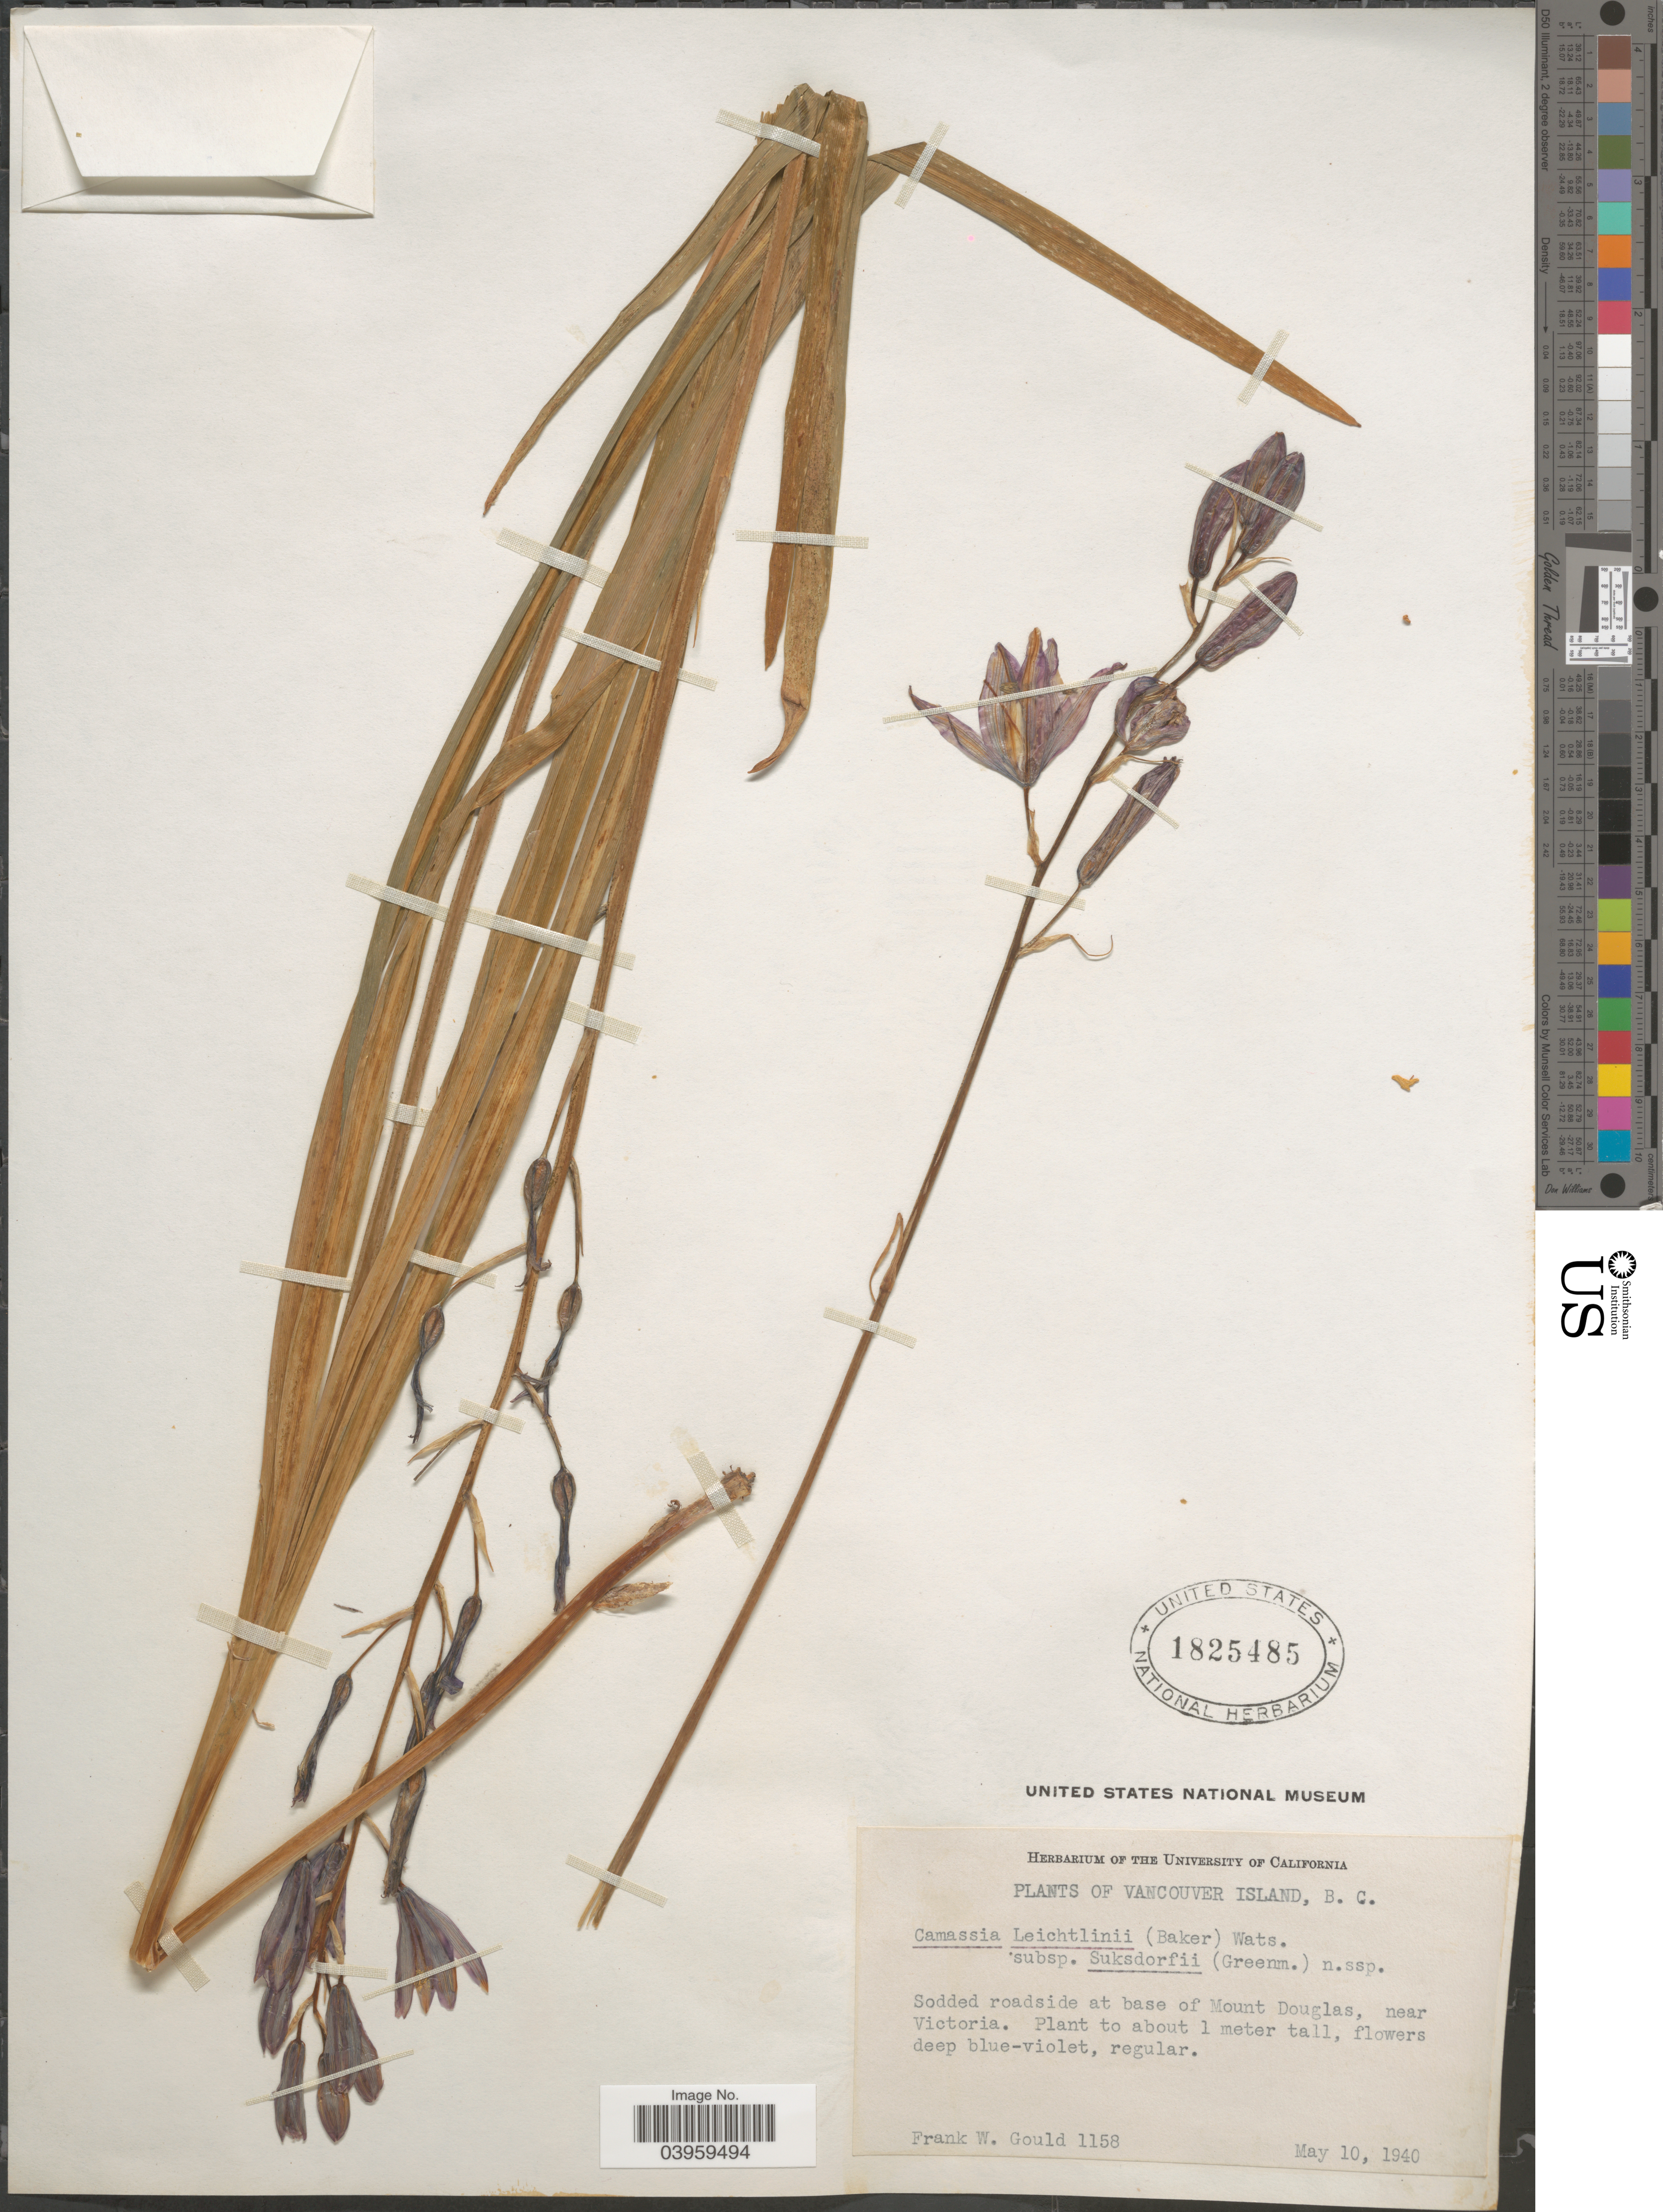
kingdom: Plantae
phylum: Tracheophyta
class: Liliopsida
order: Asparagales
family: Asparagaceae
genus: Camassia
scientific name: Camassia leichtlinii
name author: (Baker) S. Watson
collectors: F. W. Gould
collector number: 1158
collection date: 1940-05-10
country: Canada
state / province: British Columbia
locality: Vancouver Island. Sodded roadside at base of Mount Douglas, near Victoria.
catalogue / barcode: US 1825485